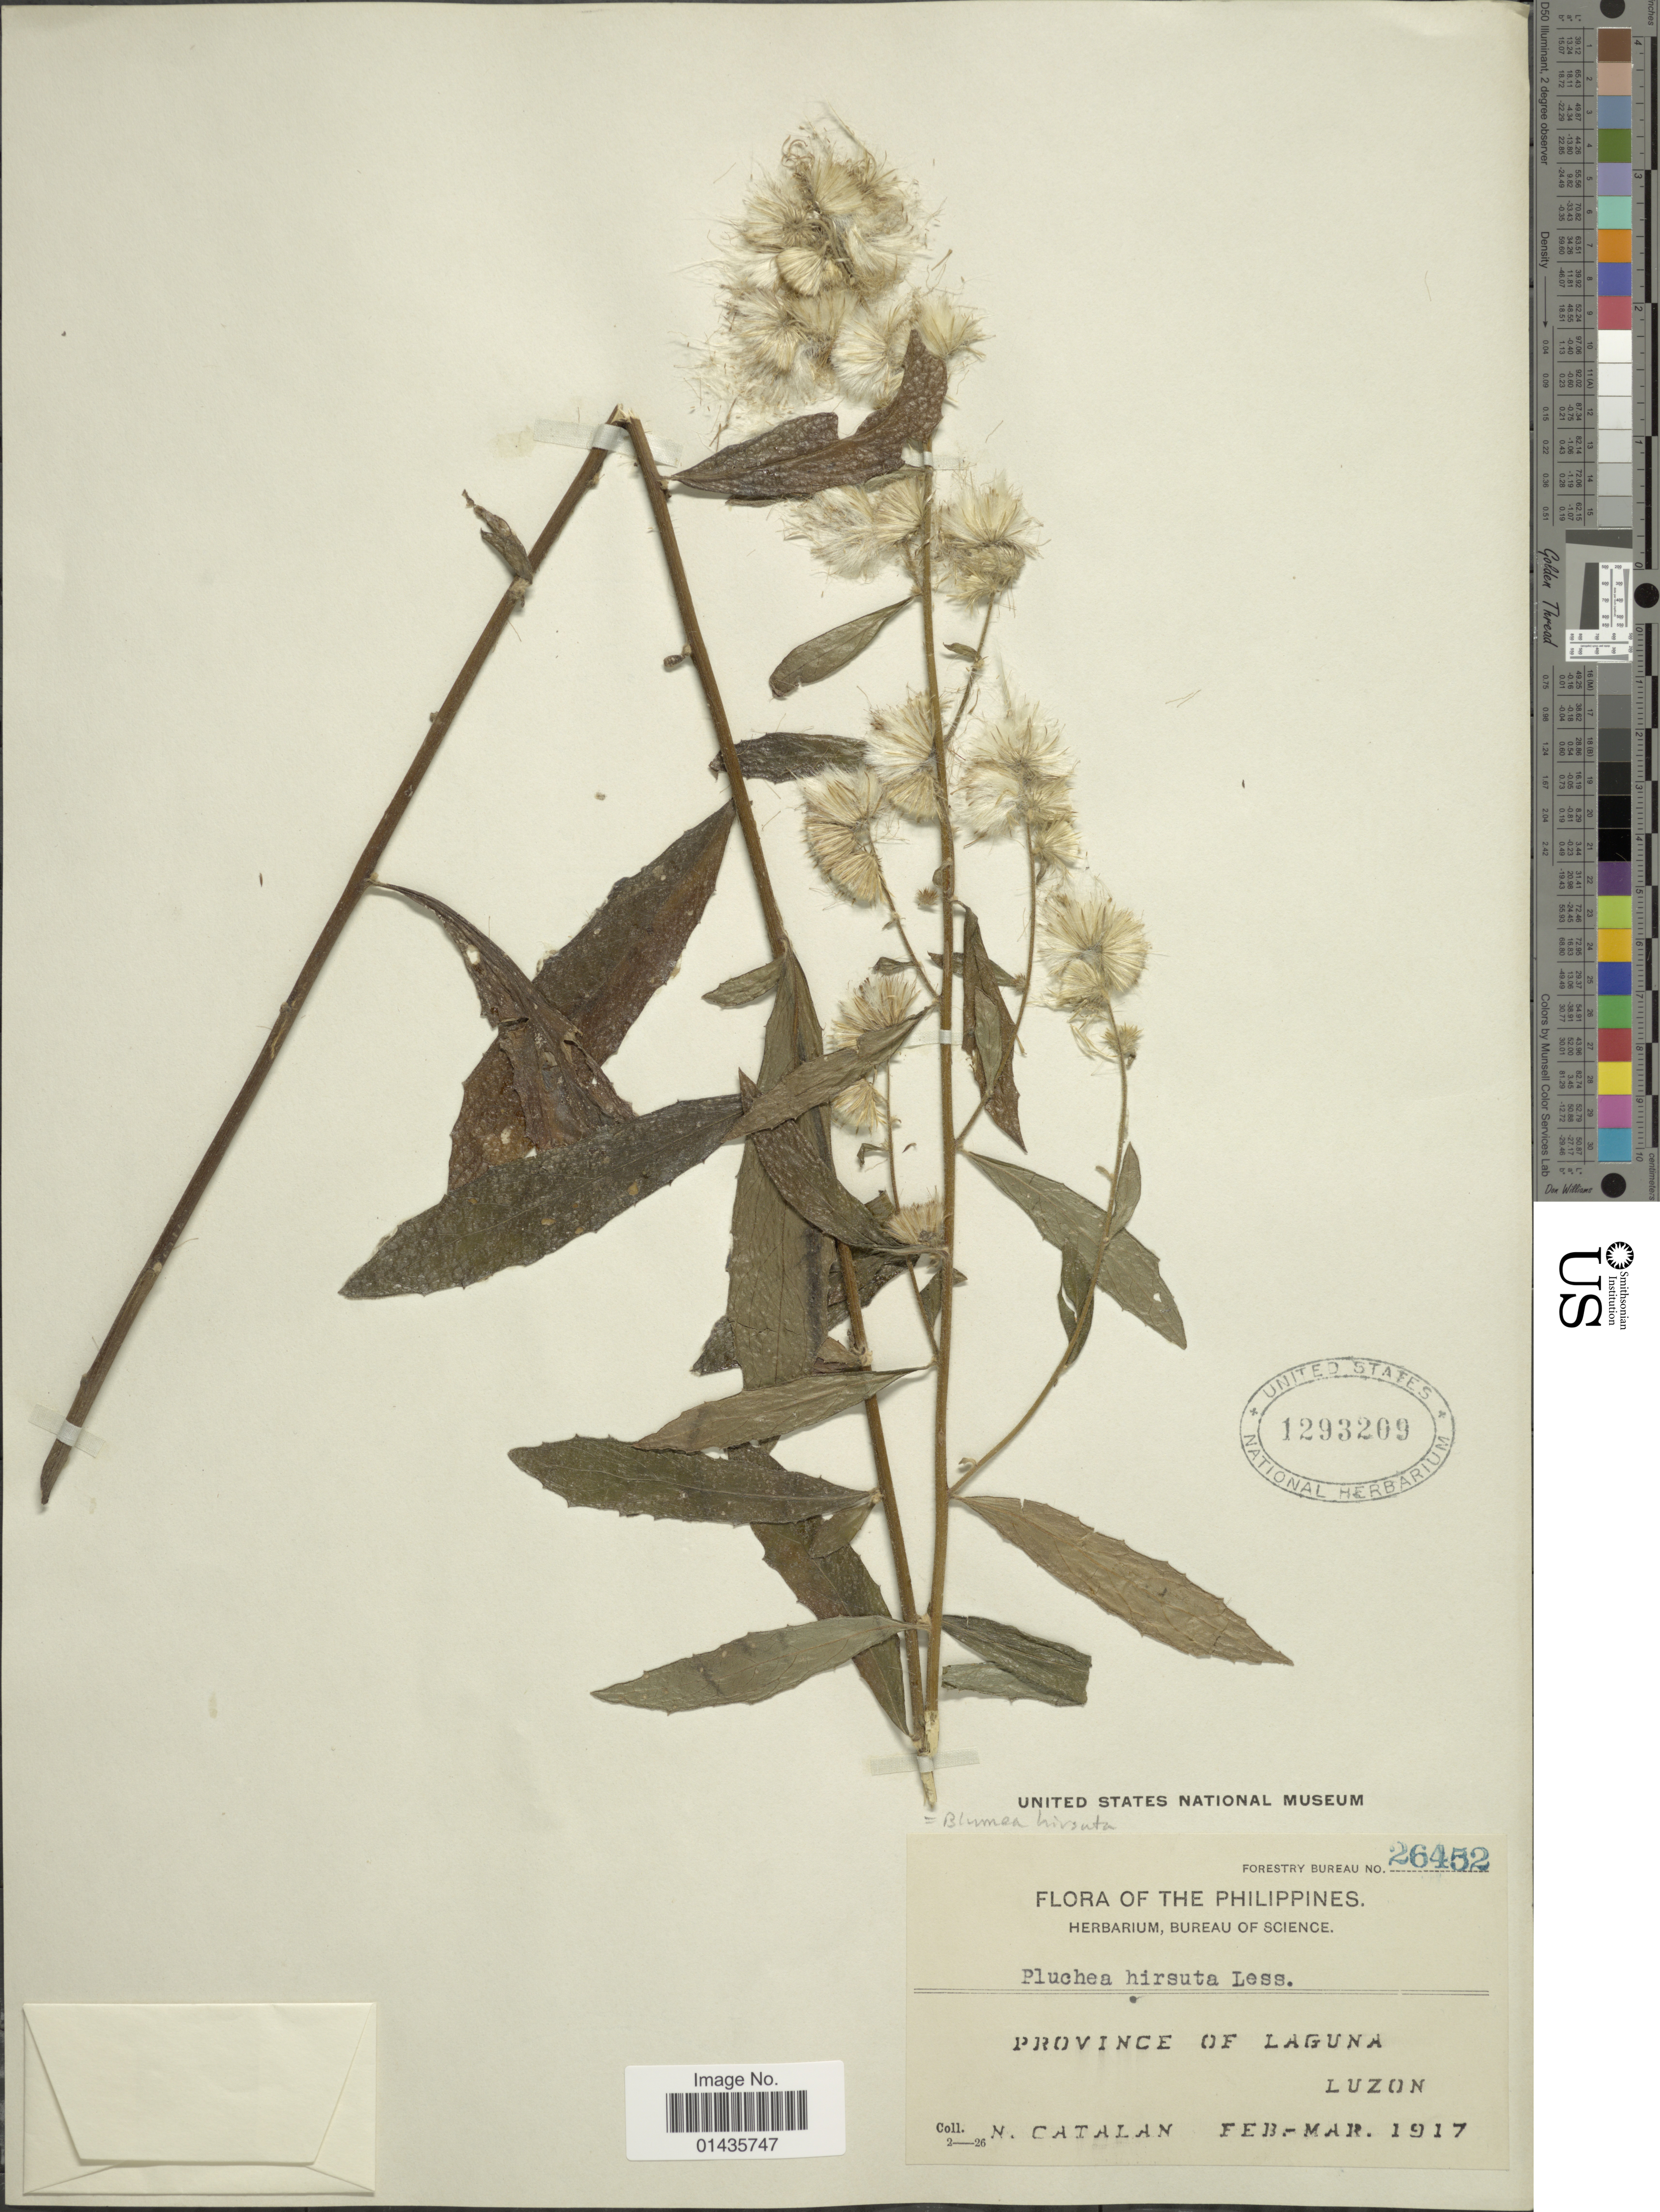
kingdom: Plantae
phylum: Tracheophyta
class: Magnoliopsida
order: Asterales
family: Asteraceae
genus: Blumea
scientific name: Blumea hirsuta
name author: (Less.) M.R. Almeida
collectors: N. Catalan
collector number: Forestry Bureau 26452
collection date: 1917-02/1917-03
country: Philippines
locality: Province of Laguna, Luzon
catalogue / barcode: US 1293209